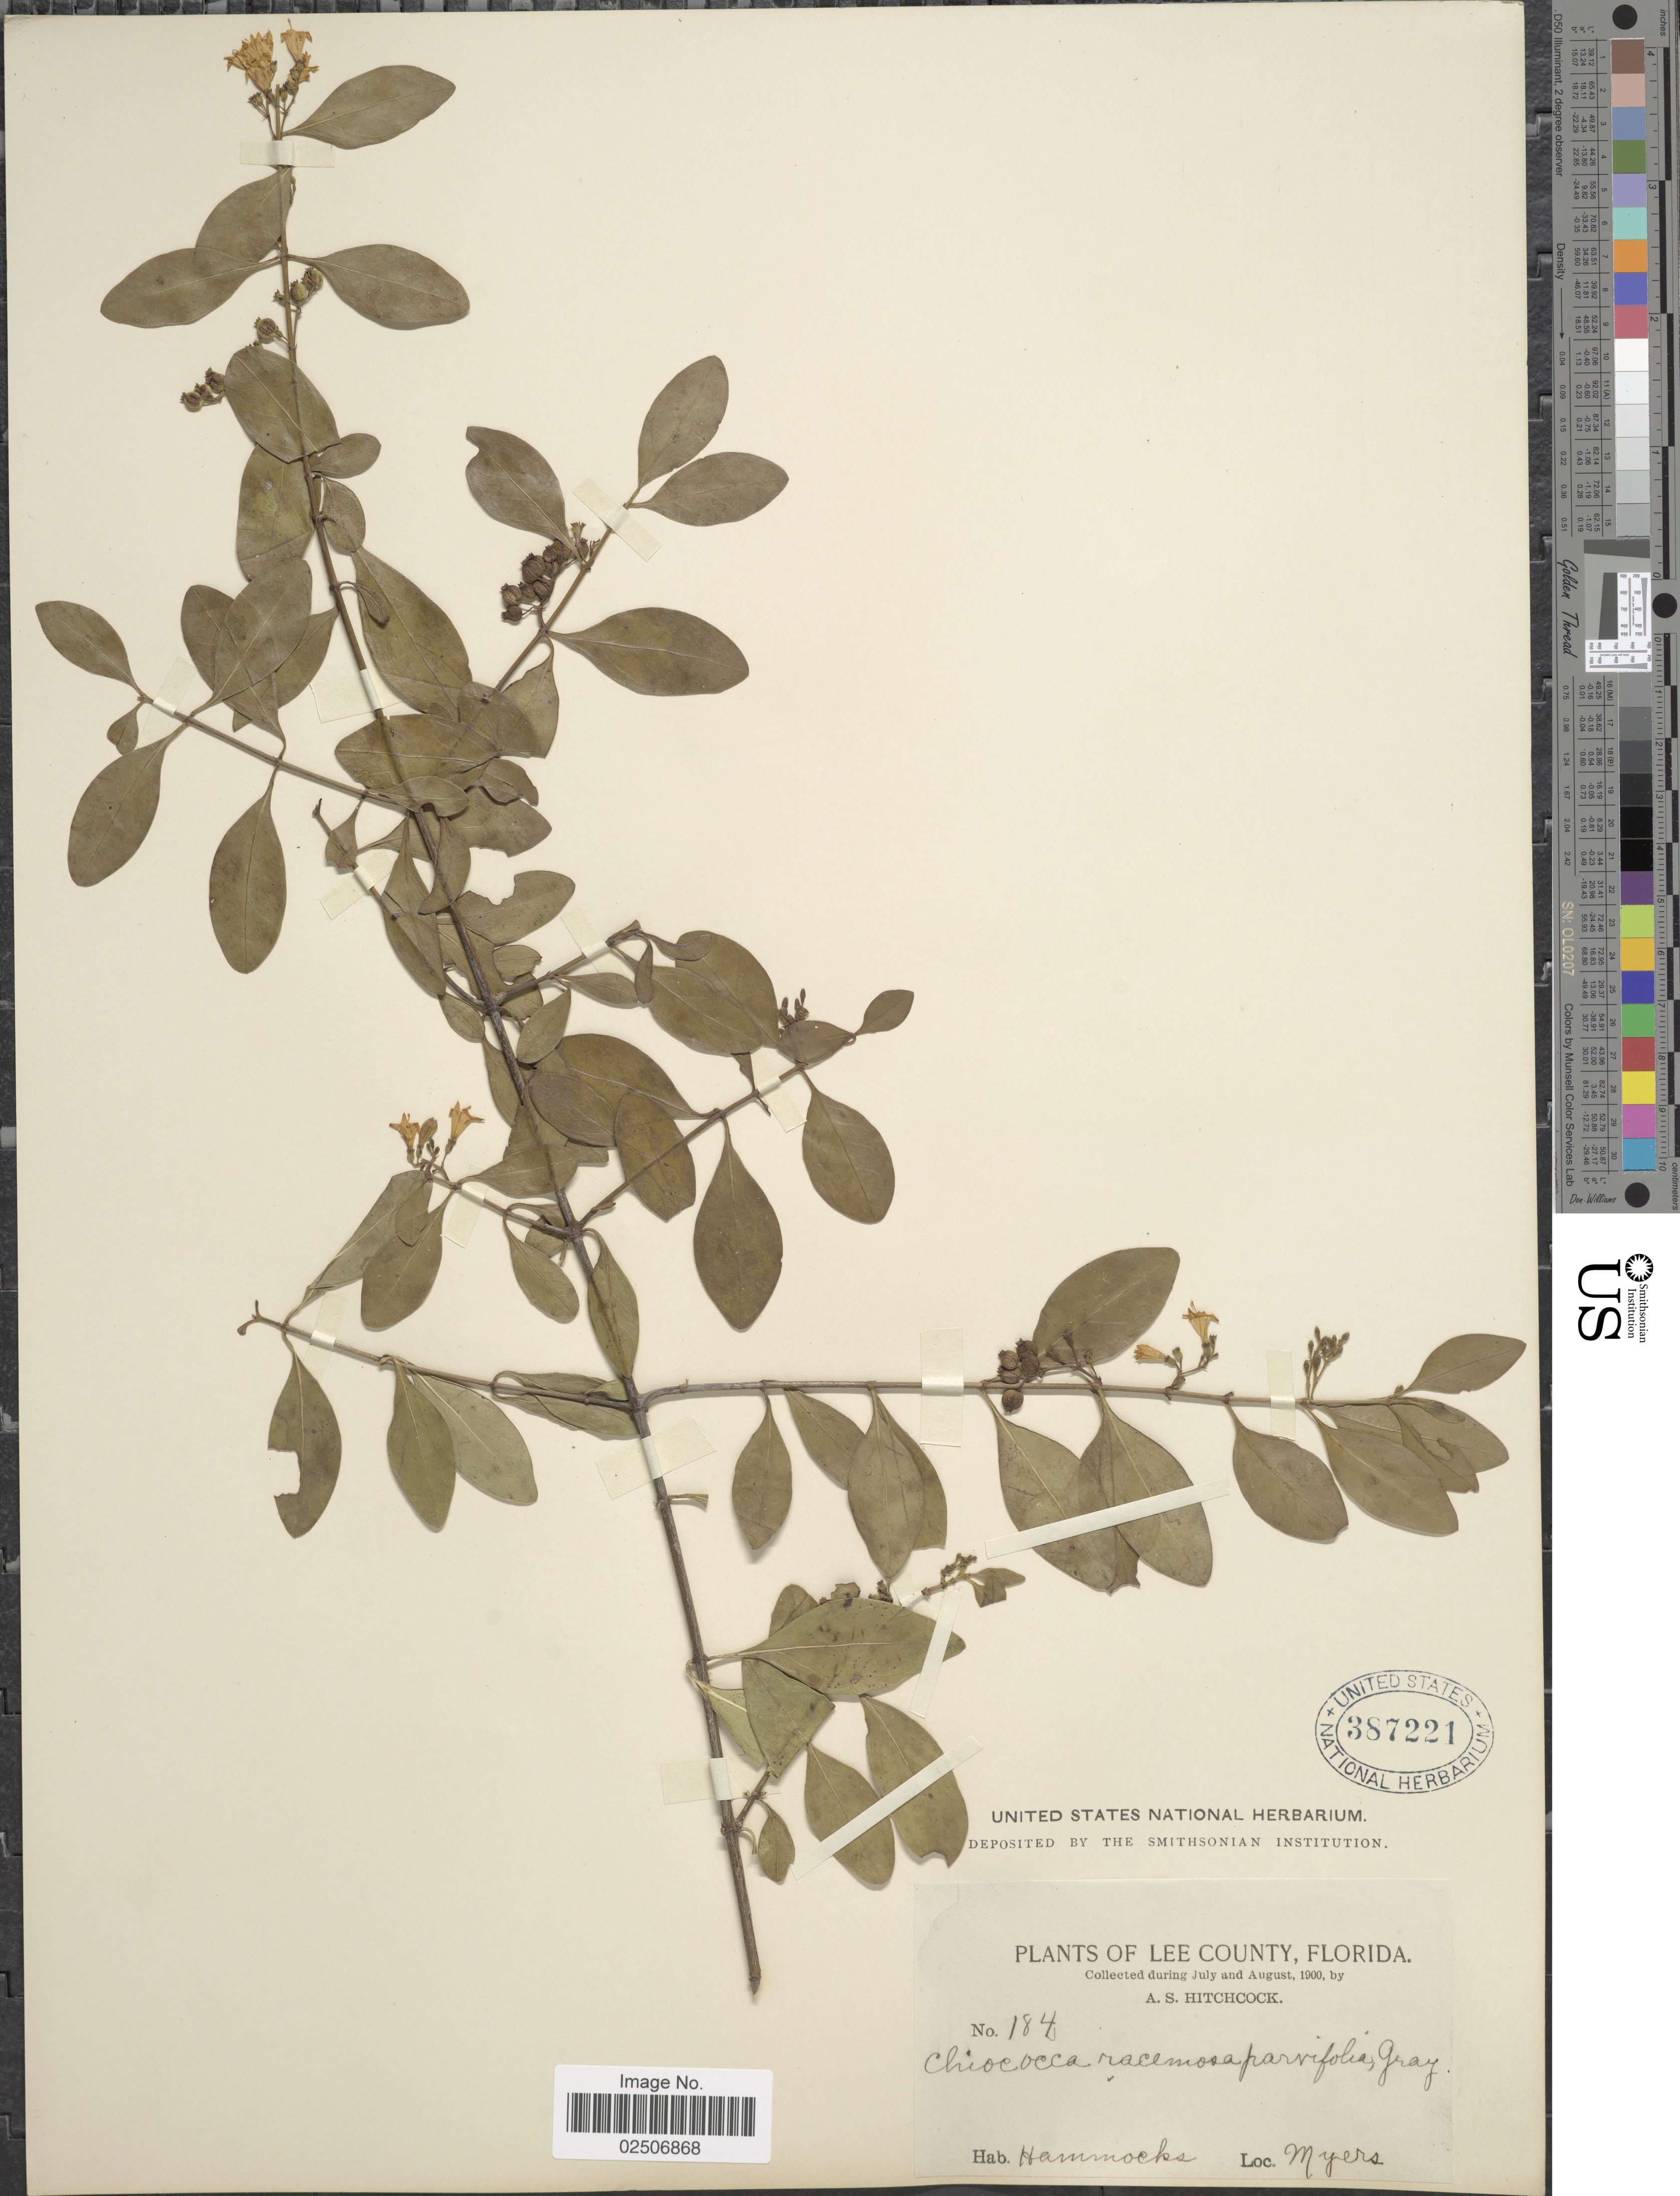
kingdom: Plantae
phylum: Tracheophyta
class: Magnoliopsida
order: Gentianales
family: Rubiaceae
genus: Chiococca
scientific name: Chiococca alba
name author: (L.) Hitchc.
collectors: A. S. Hitchcock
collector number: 184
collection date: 1900-07/1900-08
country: United States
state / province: Florida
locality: Lee County, Hammocks, Myers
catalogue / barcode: US 387221